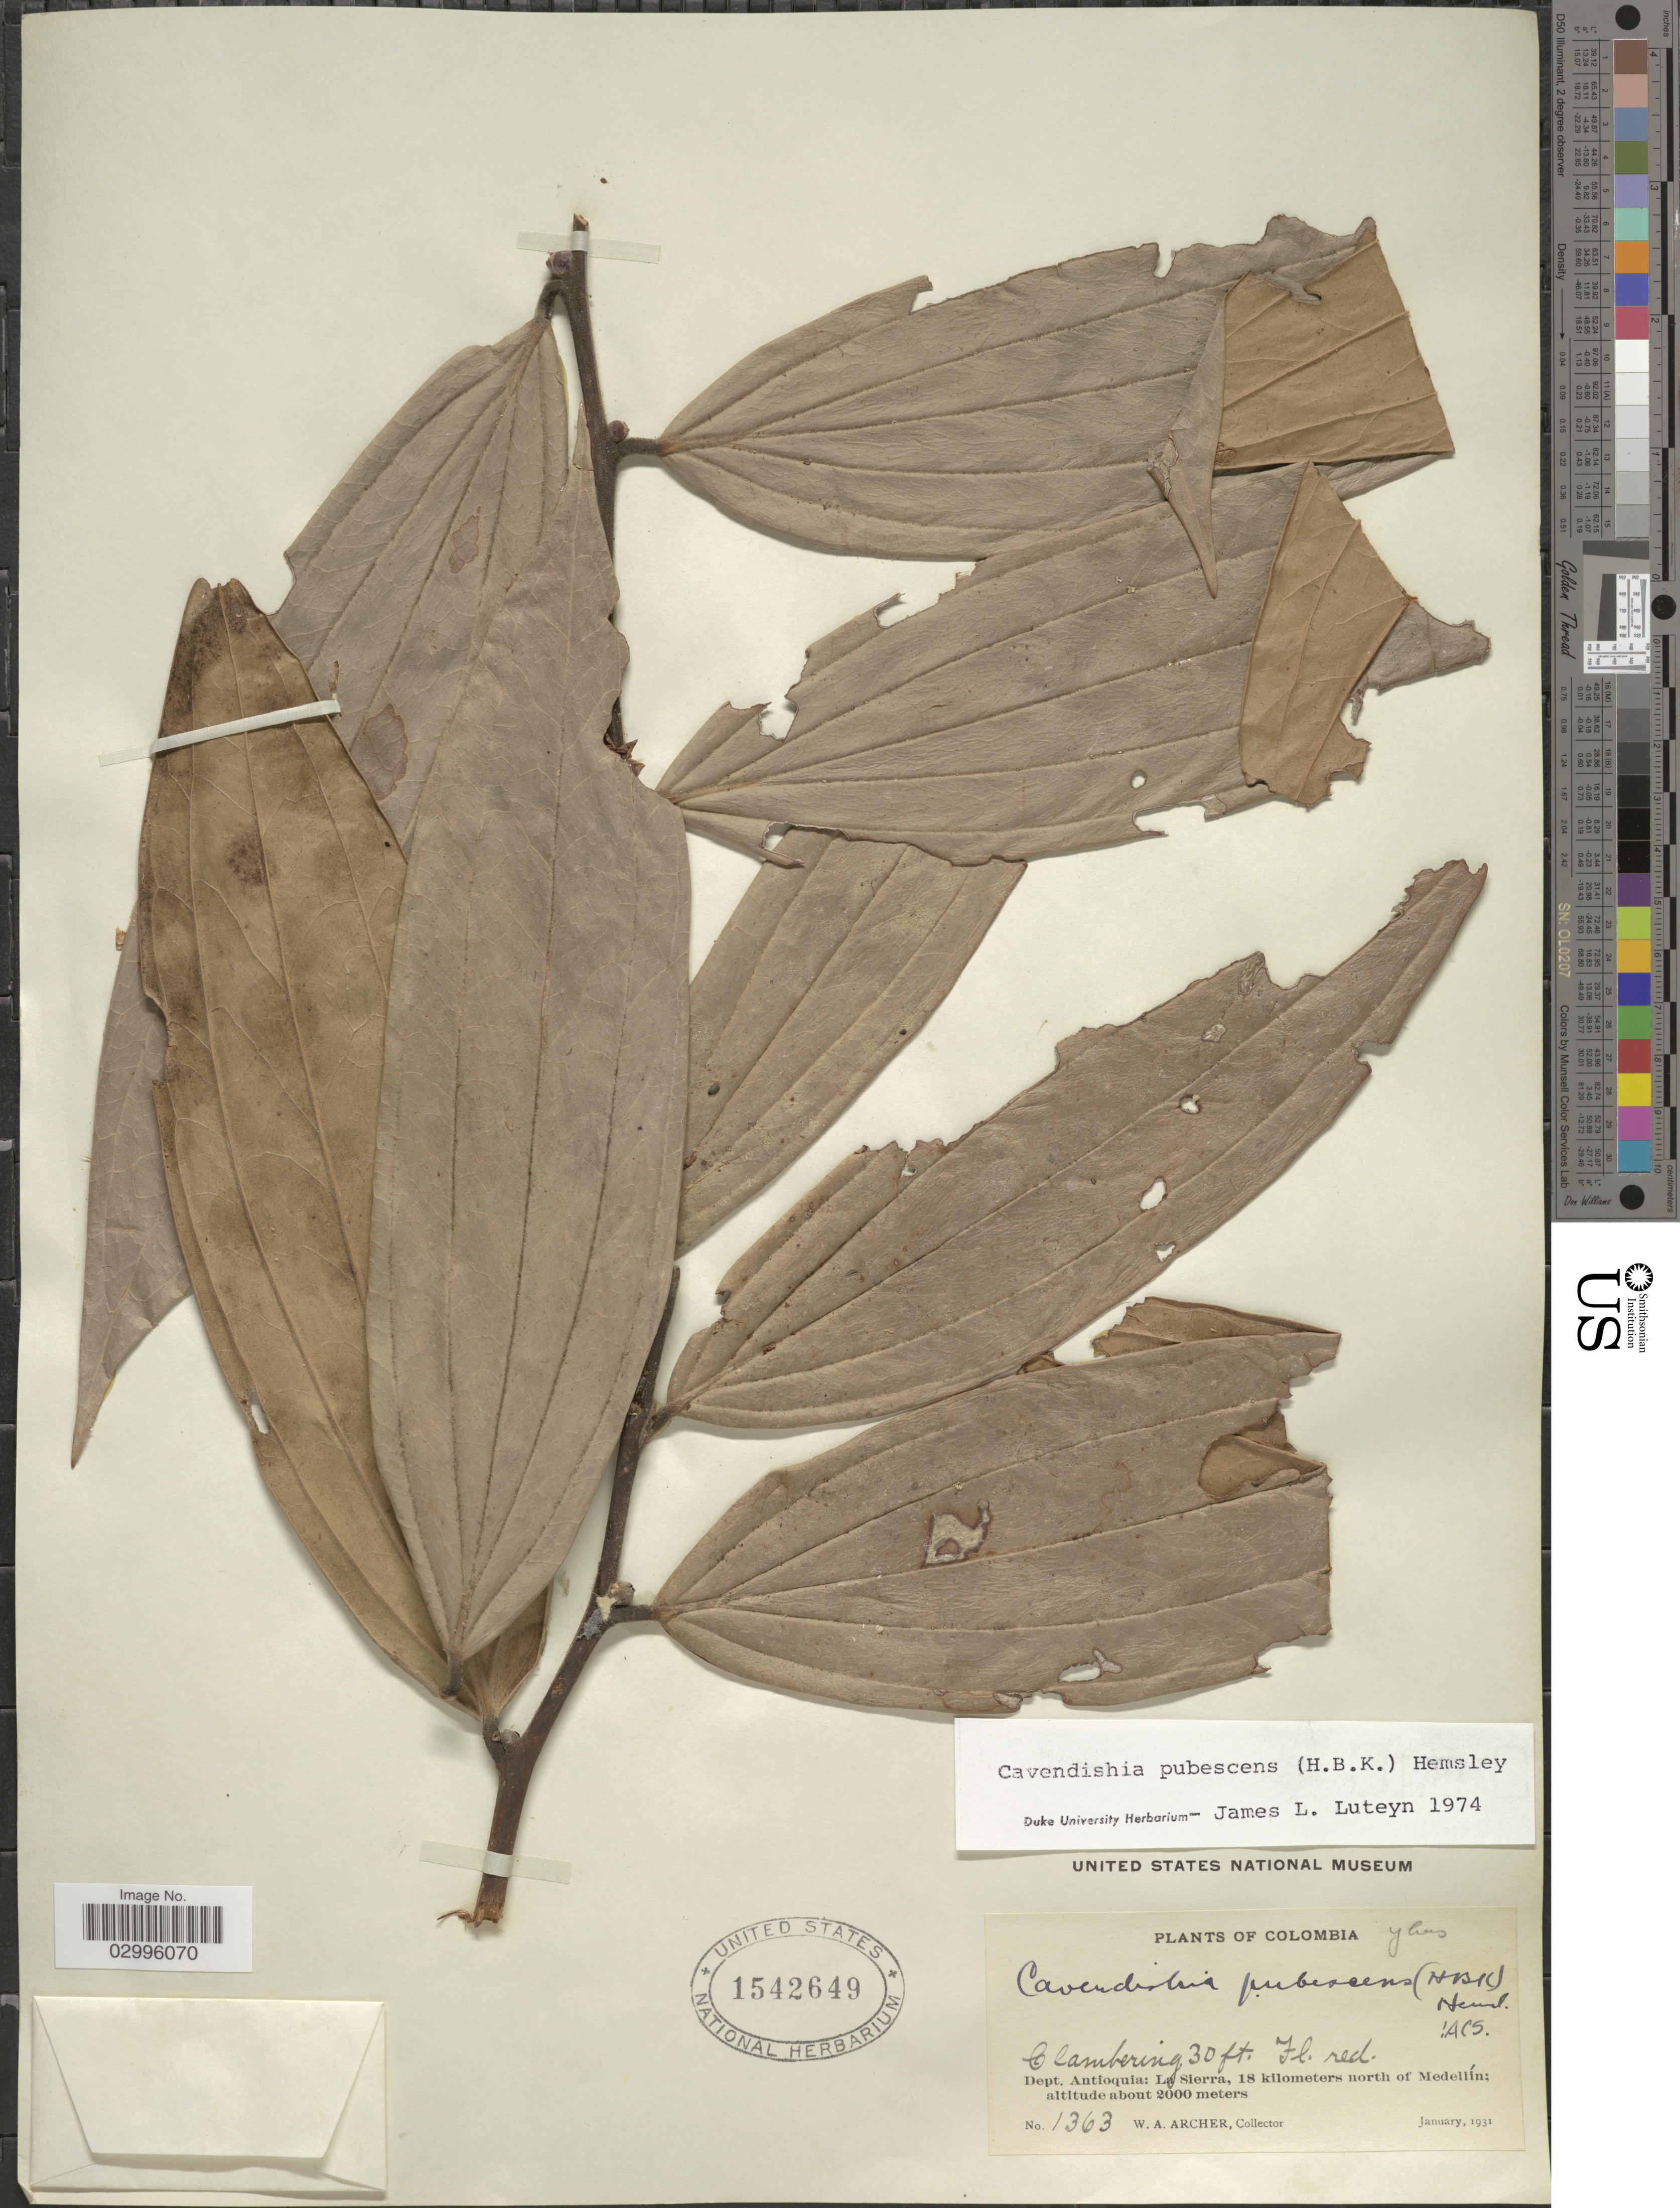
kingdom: Plantae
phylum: Tracheophyta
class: Magnoliopsida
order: Ericales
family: Ericaceae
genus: Cavendishia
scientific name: Cavendishia pubescens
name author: (Kunth) Hemsl.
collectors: W. Archer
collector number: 1363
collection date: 1931-01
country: Colombia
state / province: Antioquia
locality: Dept. Antioquia: La Sierra, 18 kilometers north of Medellín.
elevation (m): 2000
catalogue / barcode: US 1542649